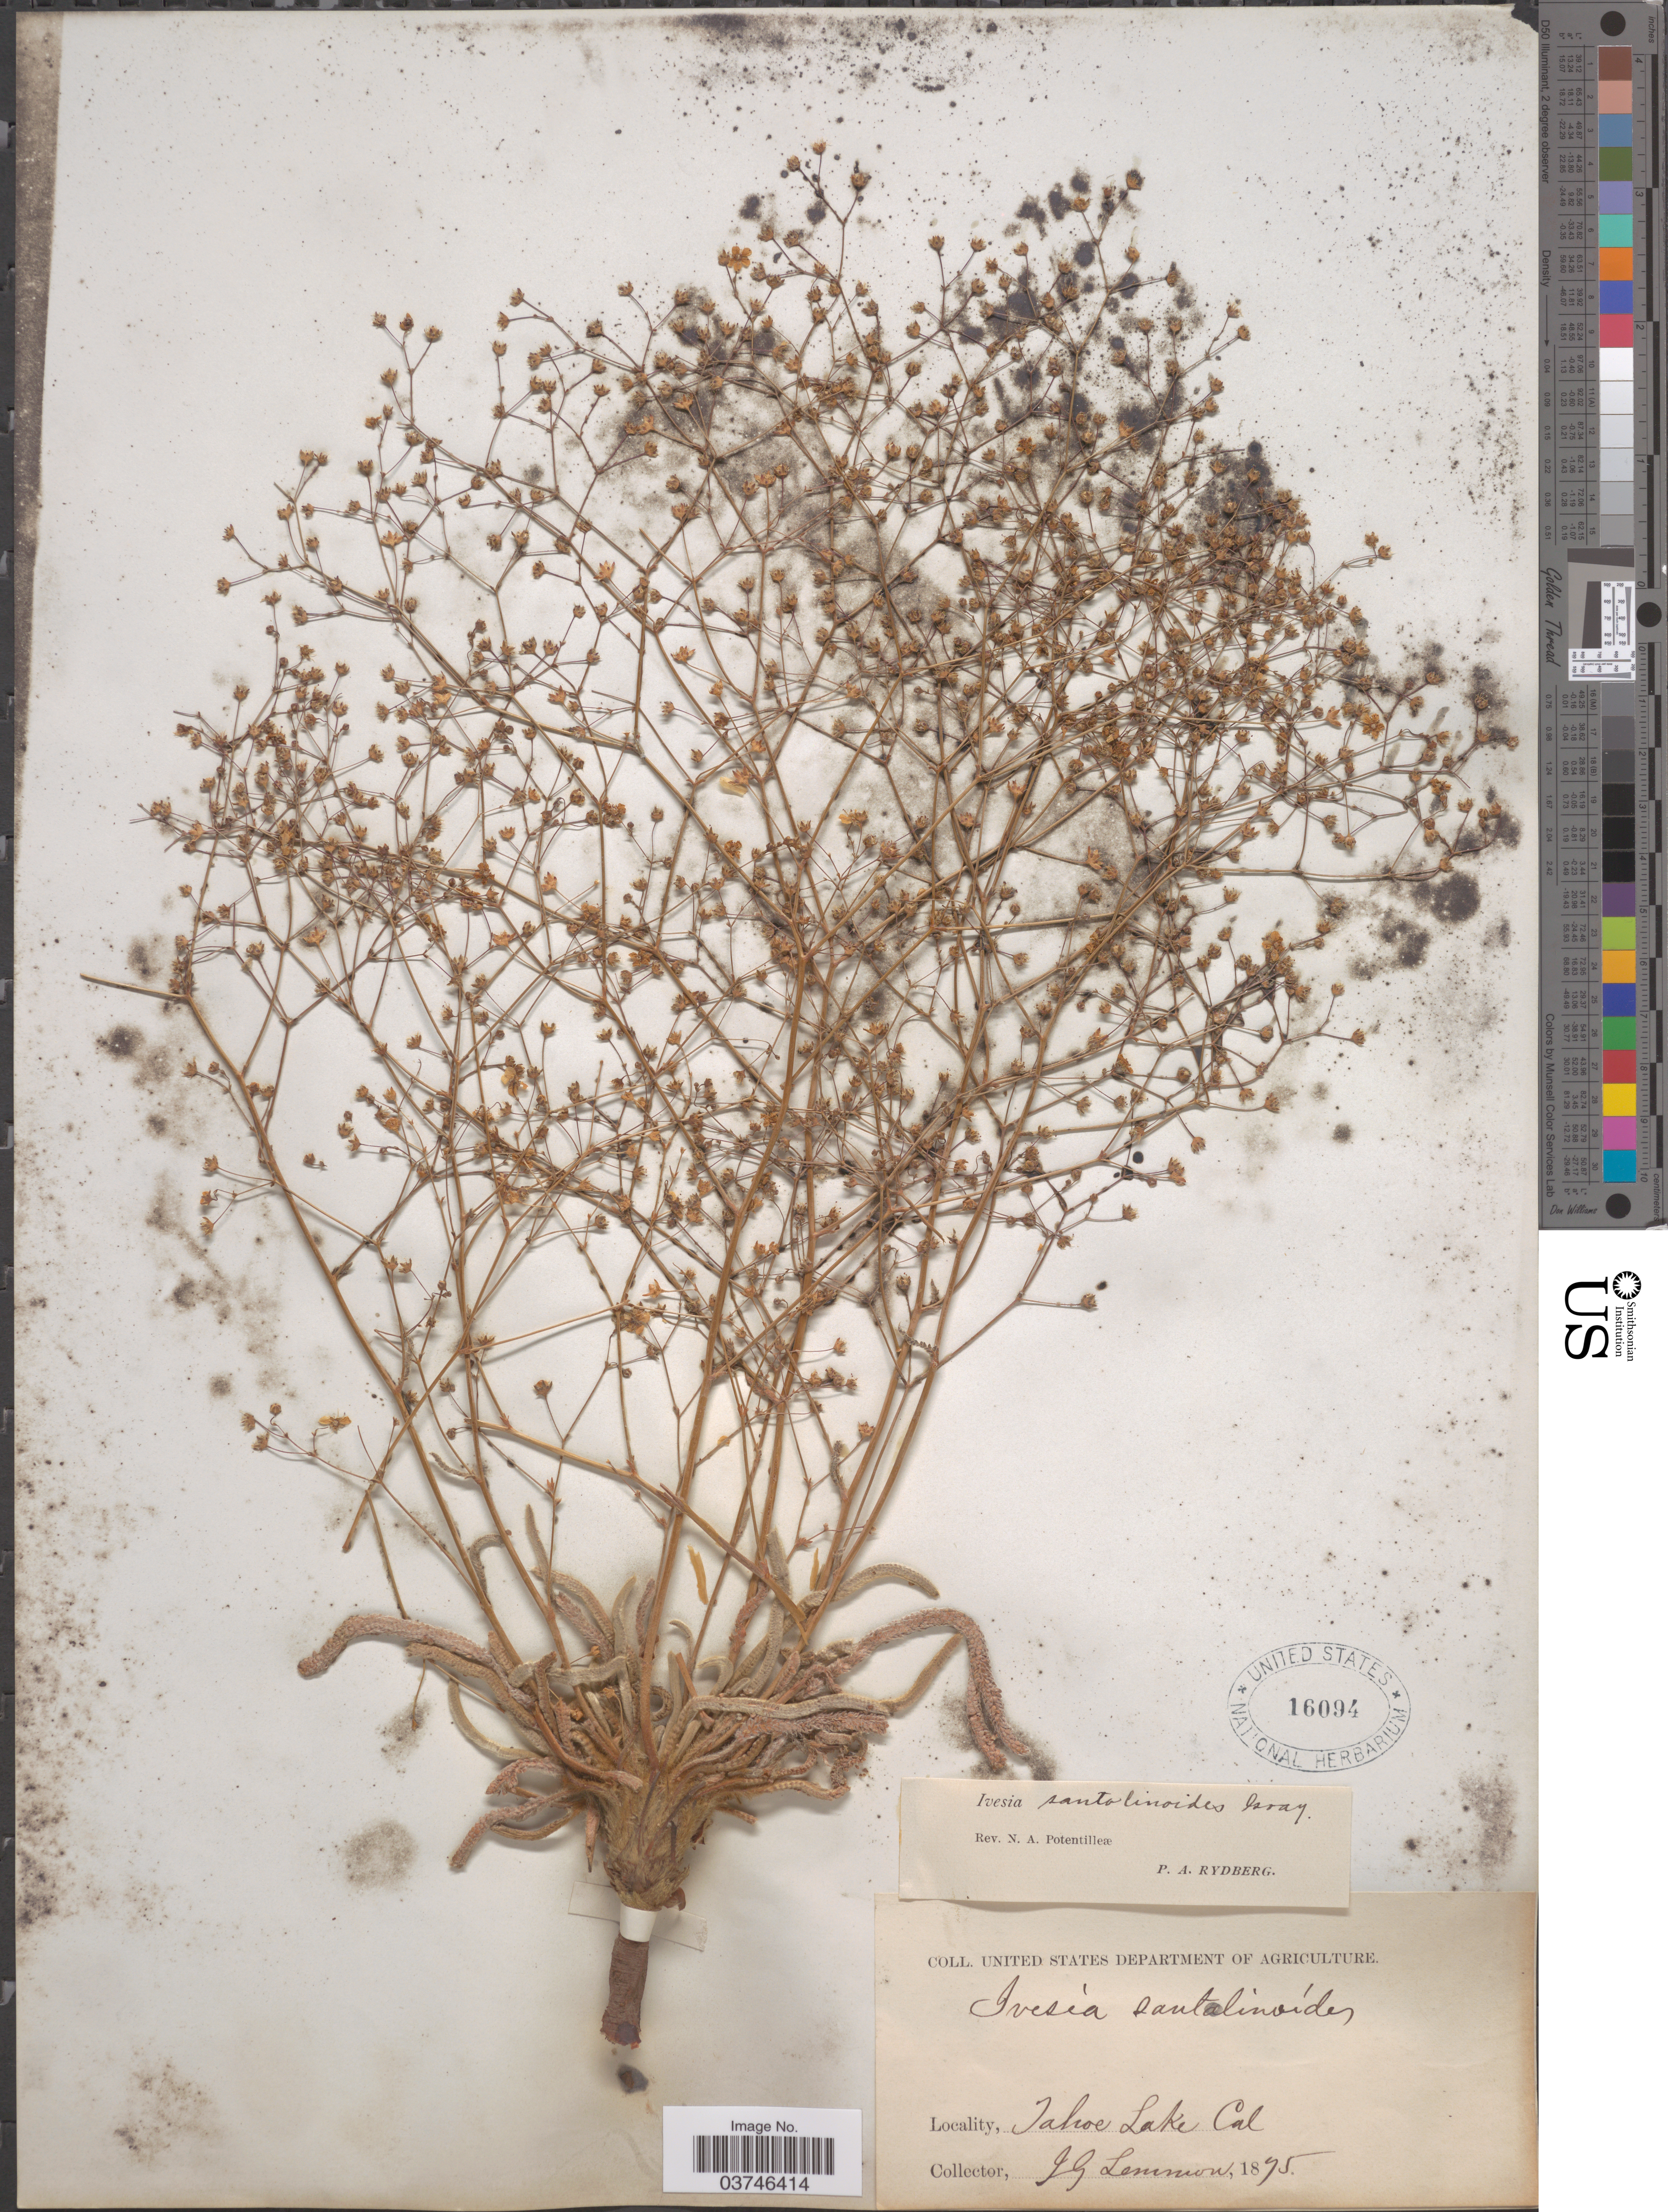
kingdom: Plantae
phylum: Tracheophyta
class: Magnoliopsida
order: Rosales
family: Rosaceae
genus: Potentilla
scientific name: Potentilla santalinoides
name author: (A. Gray) Greene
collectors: J. Lemmon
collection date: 1875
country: United States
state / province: California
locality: Tahoe Lake.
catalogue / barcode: US 16094